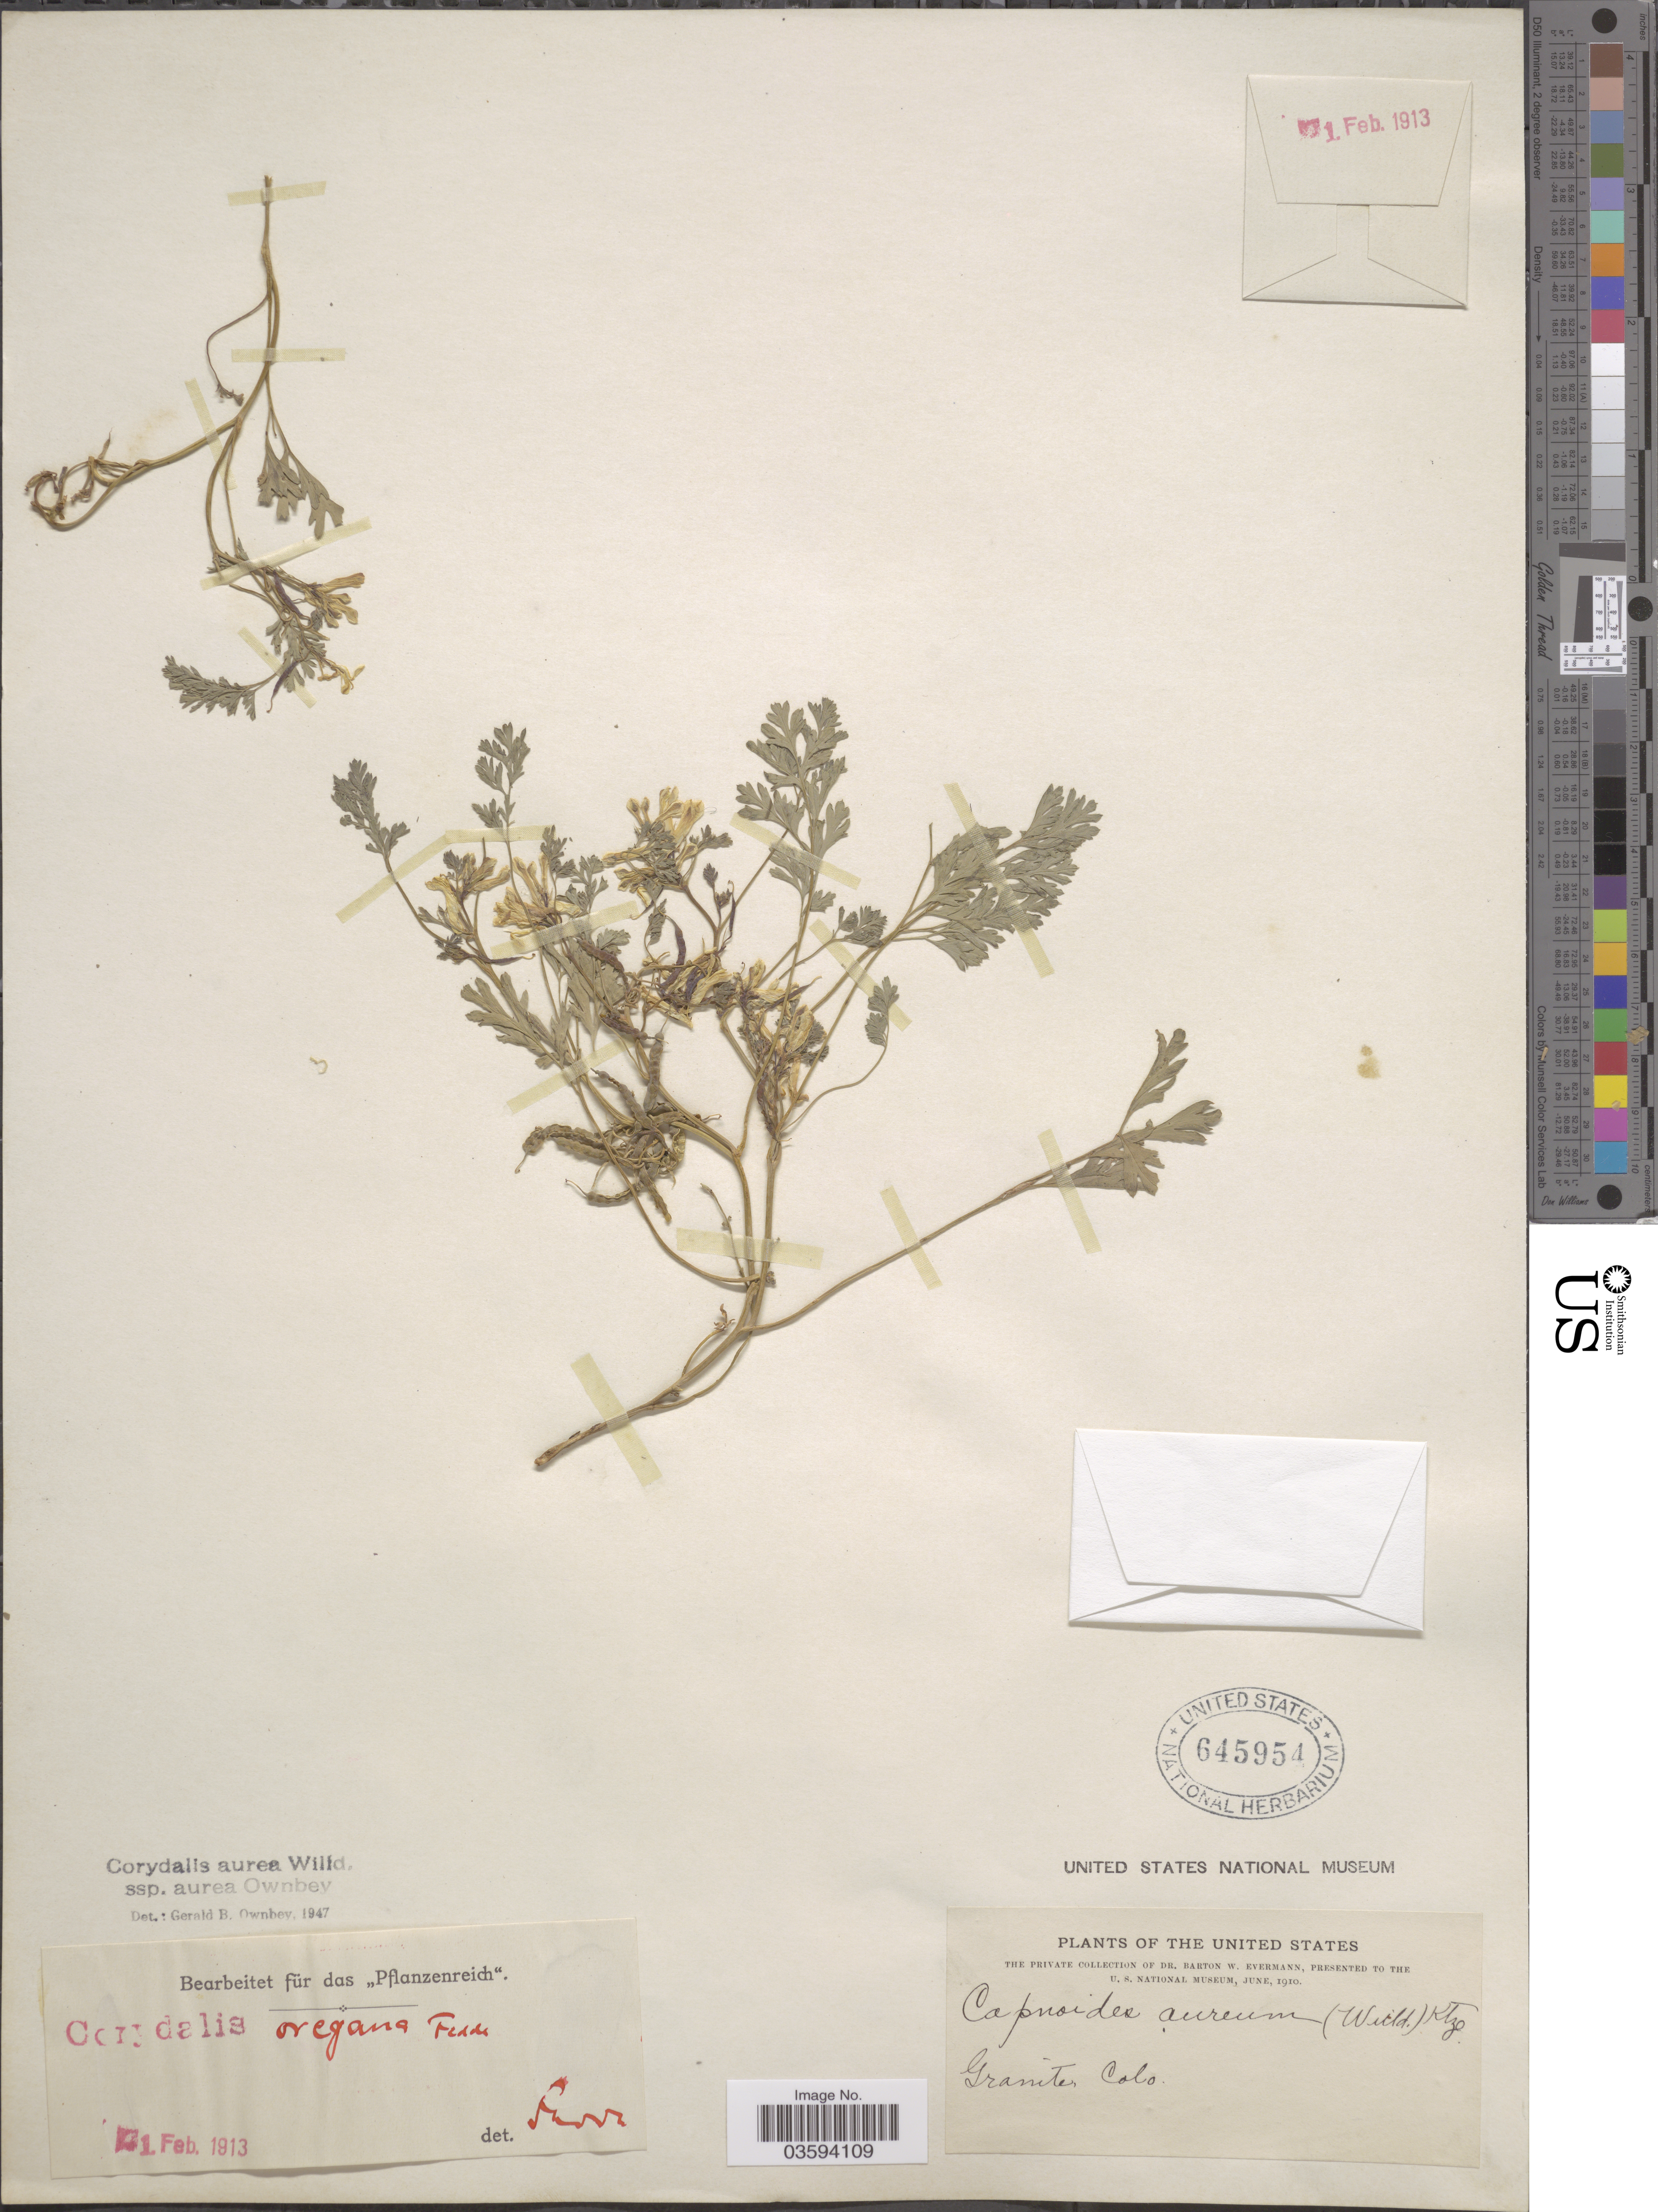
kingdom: Plantae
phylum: Tracheophyta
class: Magnoliopsida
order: Ranunculales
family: Papaveraceae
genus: Corydalis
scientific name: Corydalis aurea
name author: Willd.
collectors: B. W. Evermann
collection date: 1910-06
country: United States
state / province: Colorado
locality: Granite.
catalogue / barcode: US 645954